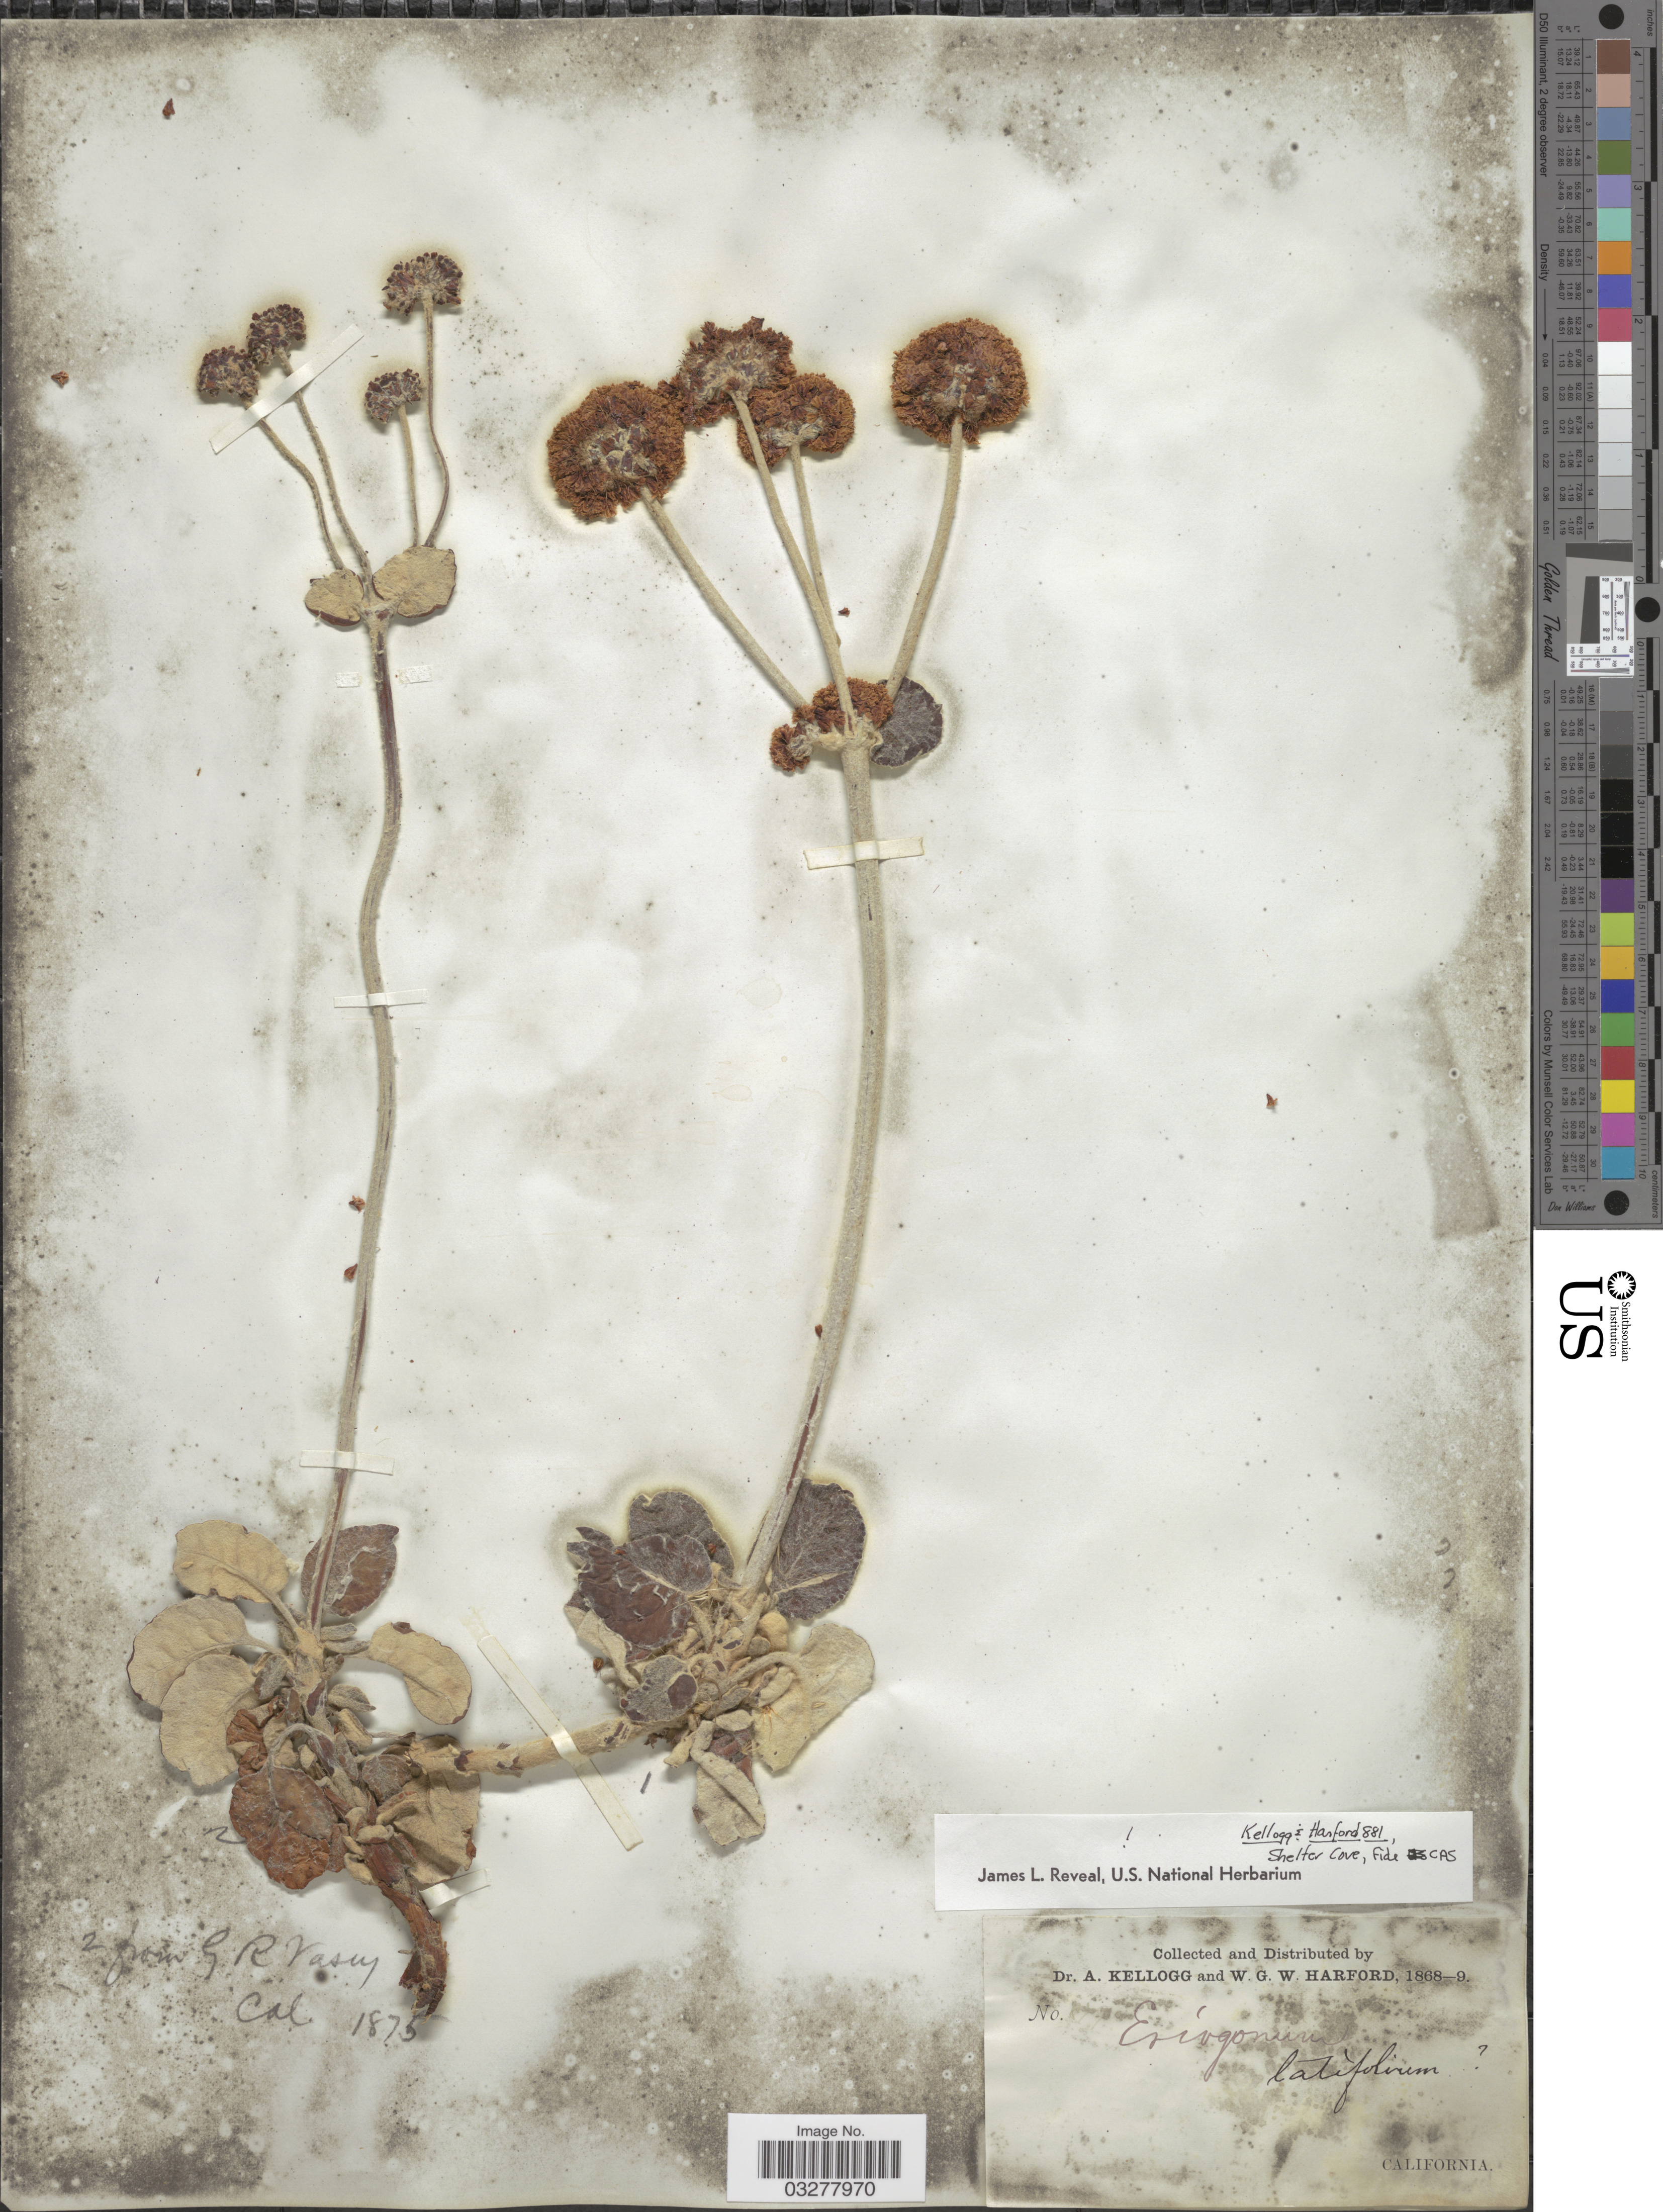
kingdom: Plantae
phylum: Tracheophyta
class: Magnoliopsida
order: Caryophyllales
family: Polygonaceae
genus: Eriogonum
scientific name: Eriogonum latifolium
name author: Sm.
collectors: A. Kellogg & W. G. W. Harford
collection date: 1868/1869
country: United States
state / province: California